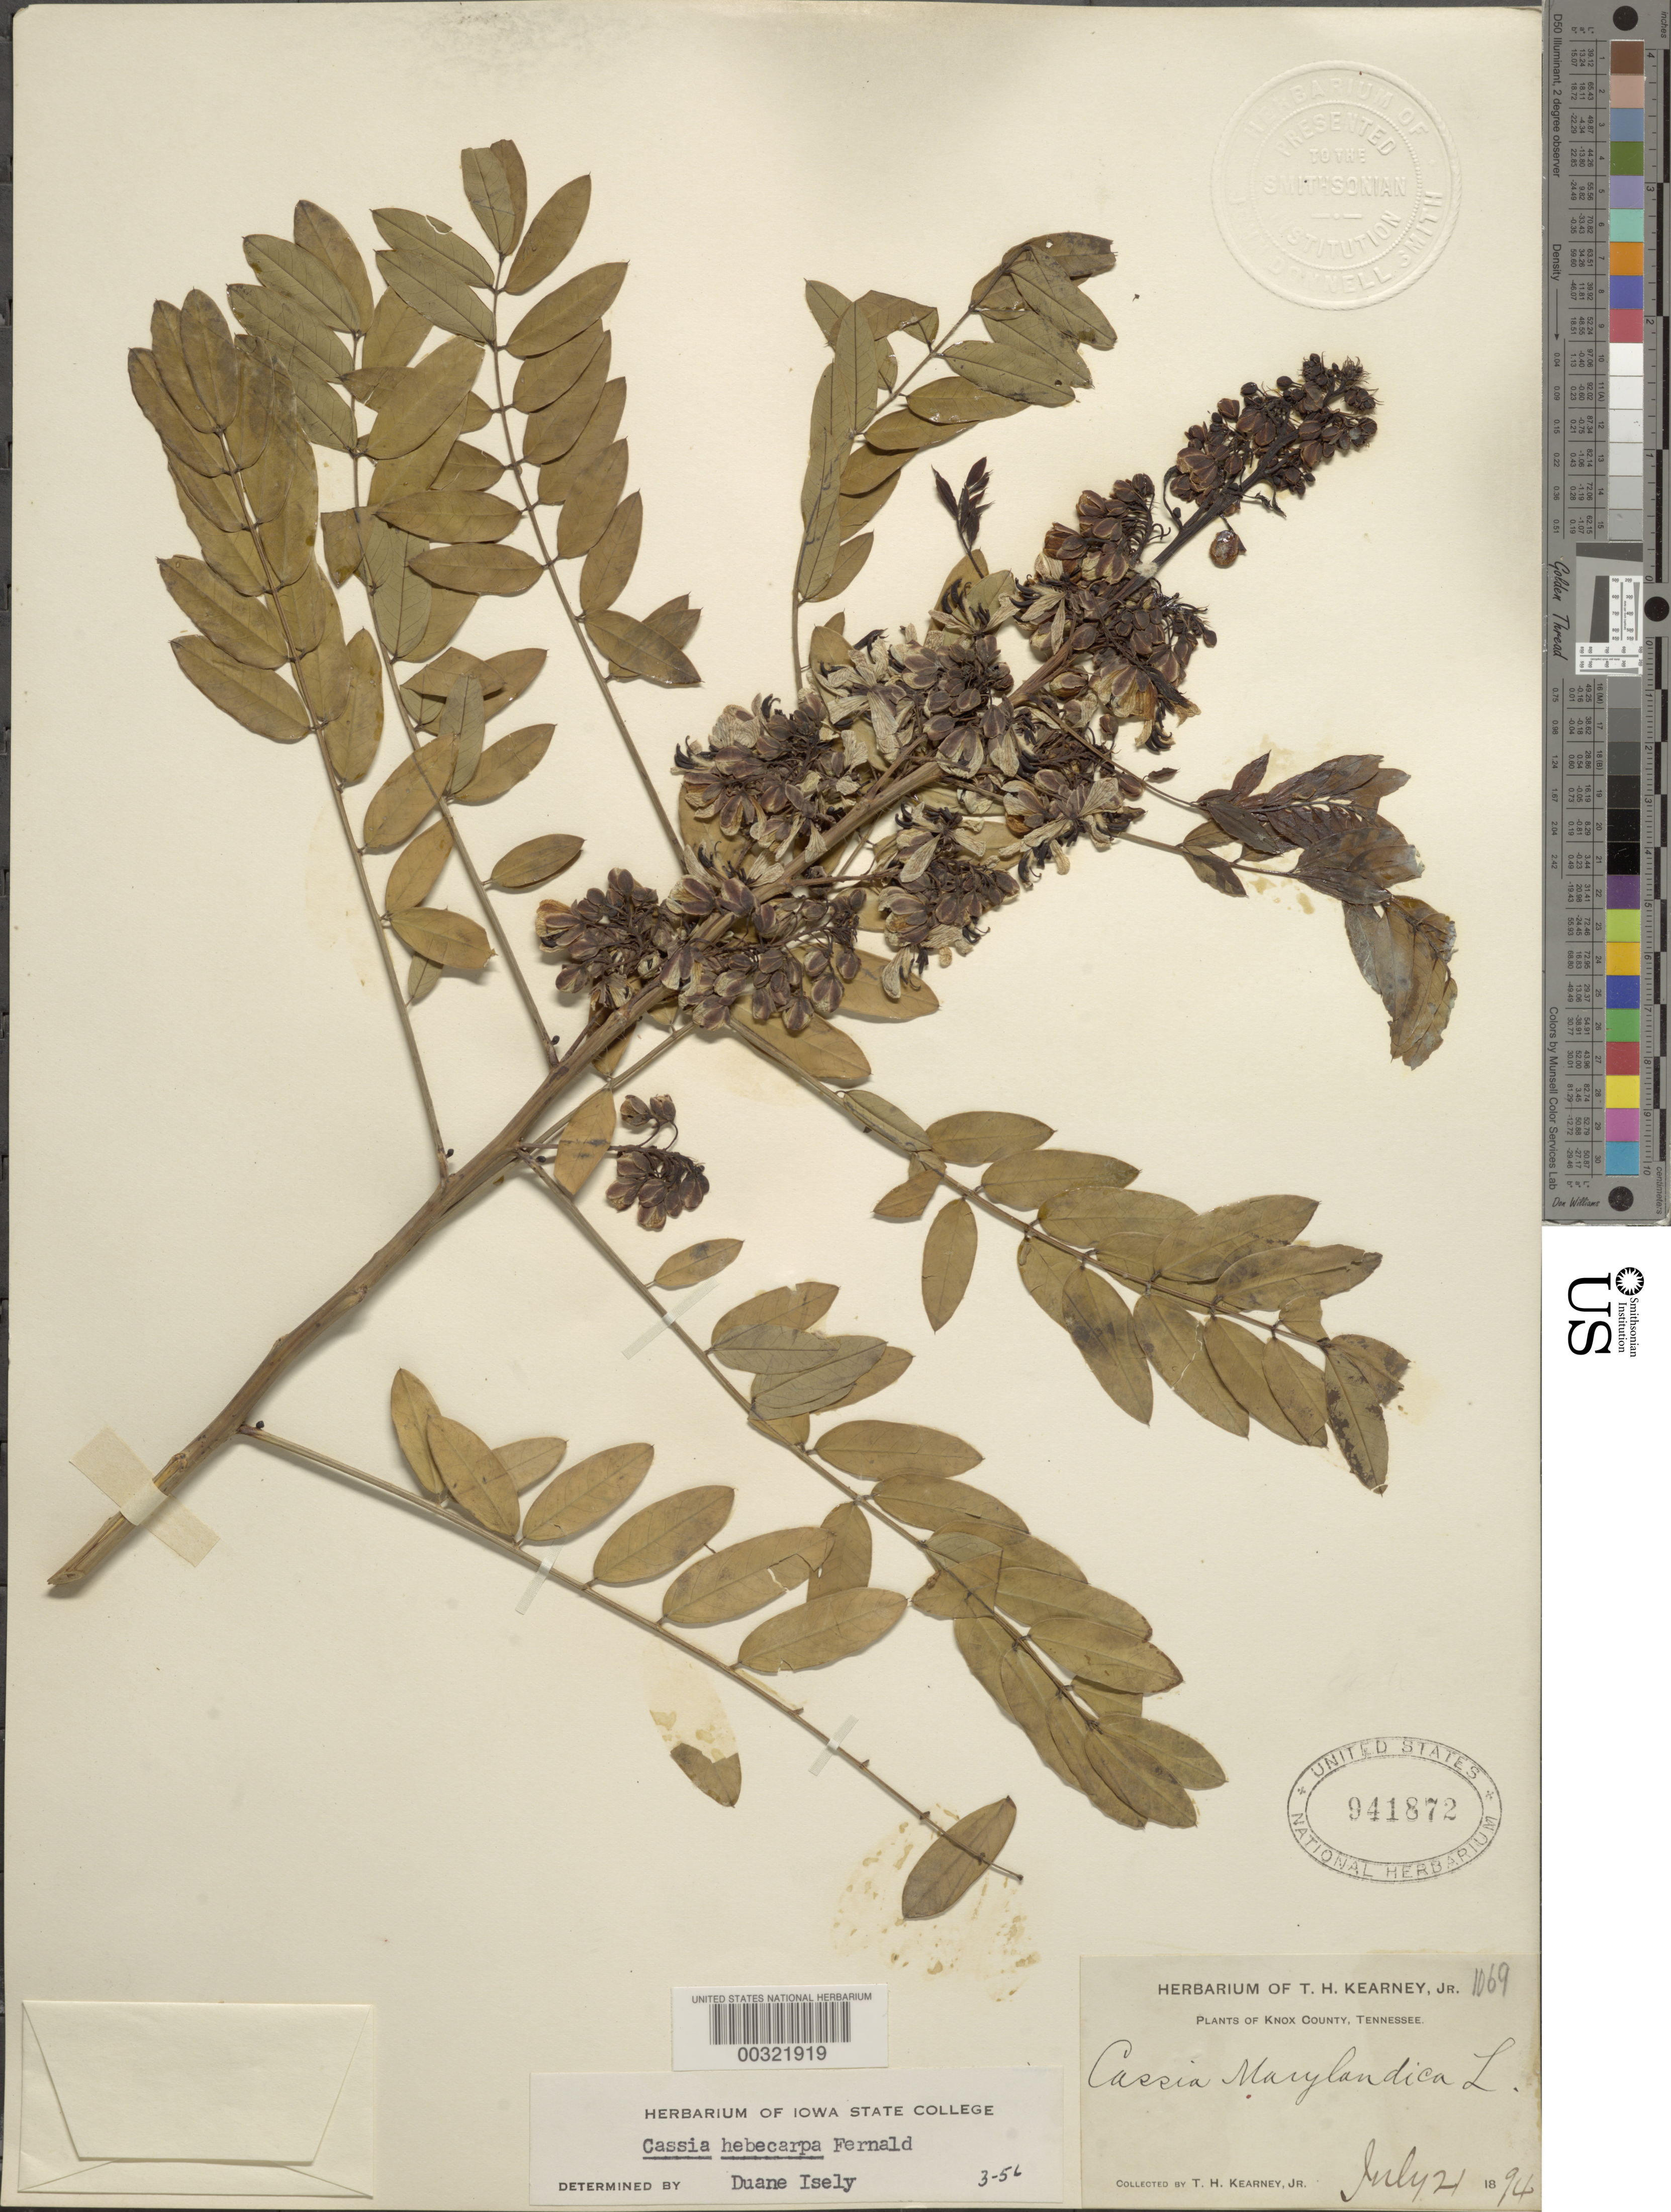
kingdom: Plantae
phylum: Tracheophyta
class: Magnoliopsida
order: Fabales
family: Fabaceae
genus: Senna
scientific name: Senna hebecarpa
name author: (Fernald) H.S. Irwin & Barneby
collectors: T. H. Kearney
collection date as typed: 21 Jul 1894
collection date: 1894-07-21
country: United States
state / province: Tennessee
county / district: Knox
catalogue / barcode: US 941872